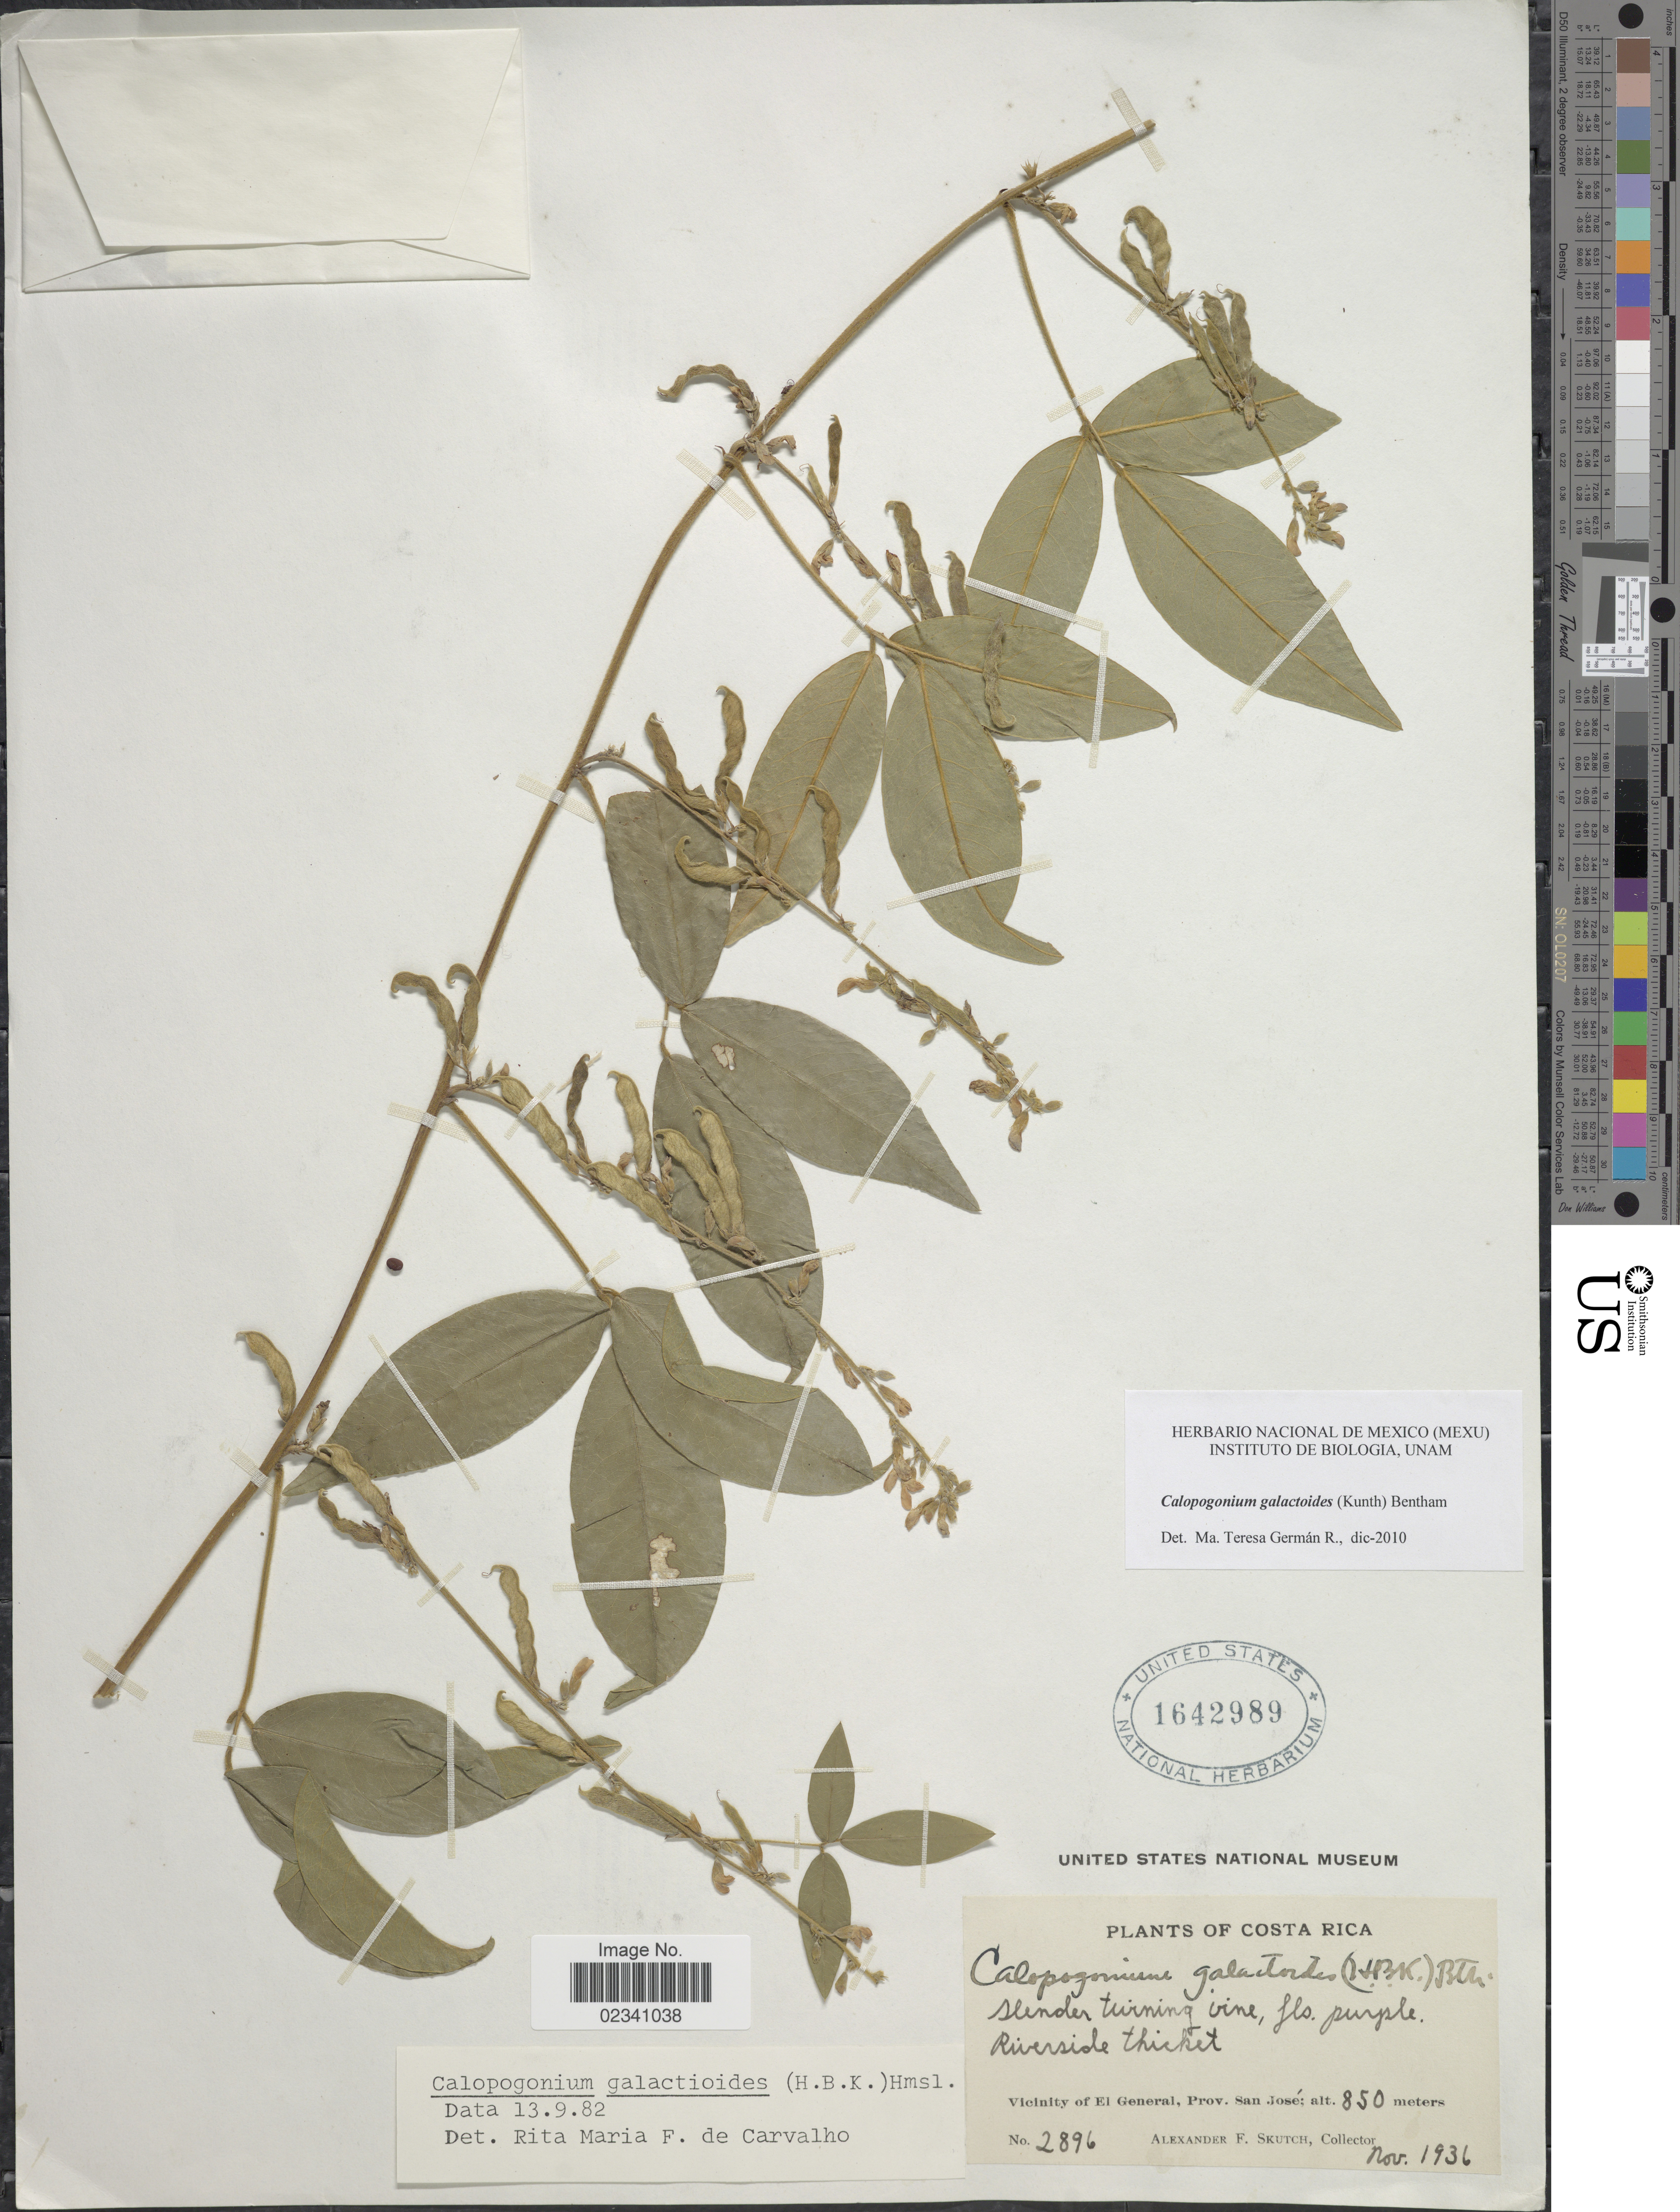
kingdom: Plantae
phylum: Tracheophyta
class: Magnoliopsida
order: Fabales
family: Fabaceae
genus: Calopogonium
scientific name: Calopogonium galactioides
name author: (Kunth) Hemsl.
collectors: A. F. Skutch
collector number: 2896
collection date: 1936-11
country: Costa Rica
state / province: San José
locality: Vicinity of El General, Prov. San Jose.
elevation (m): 850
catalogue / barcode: US 1642989